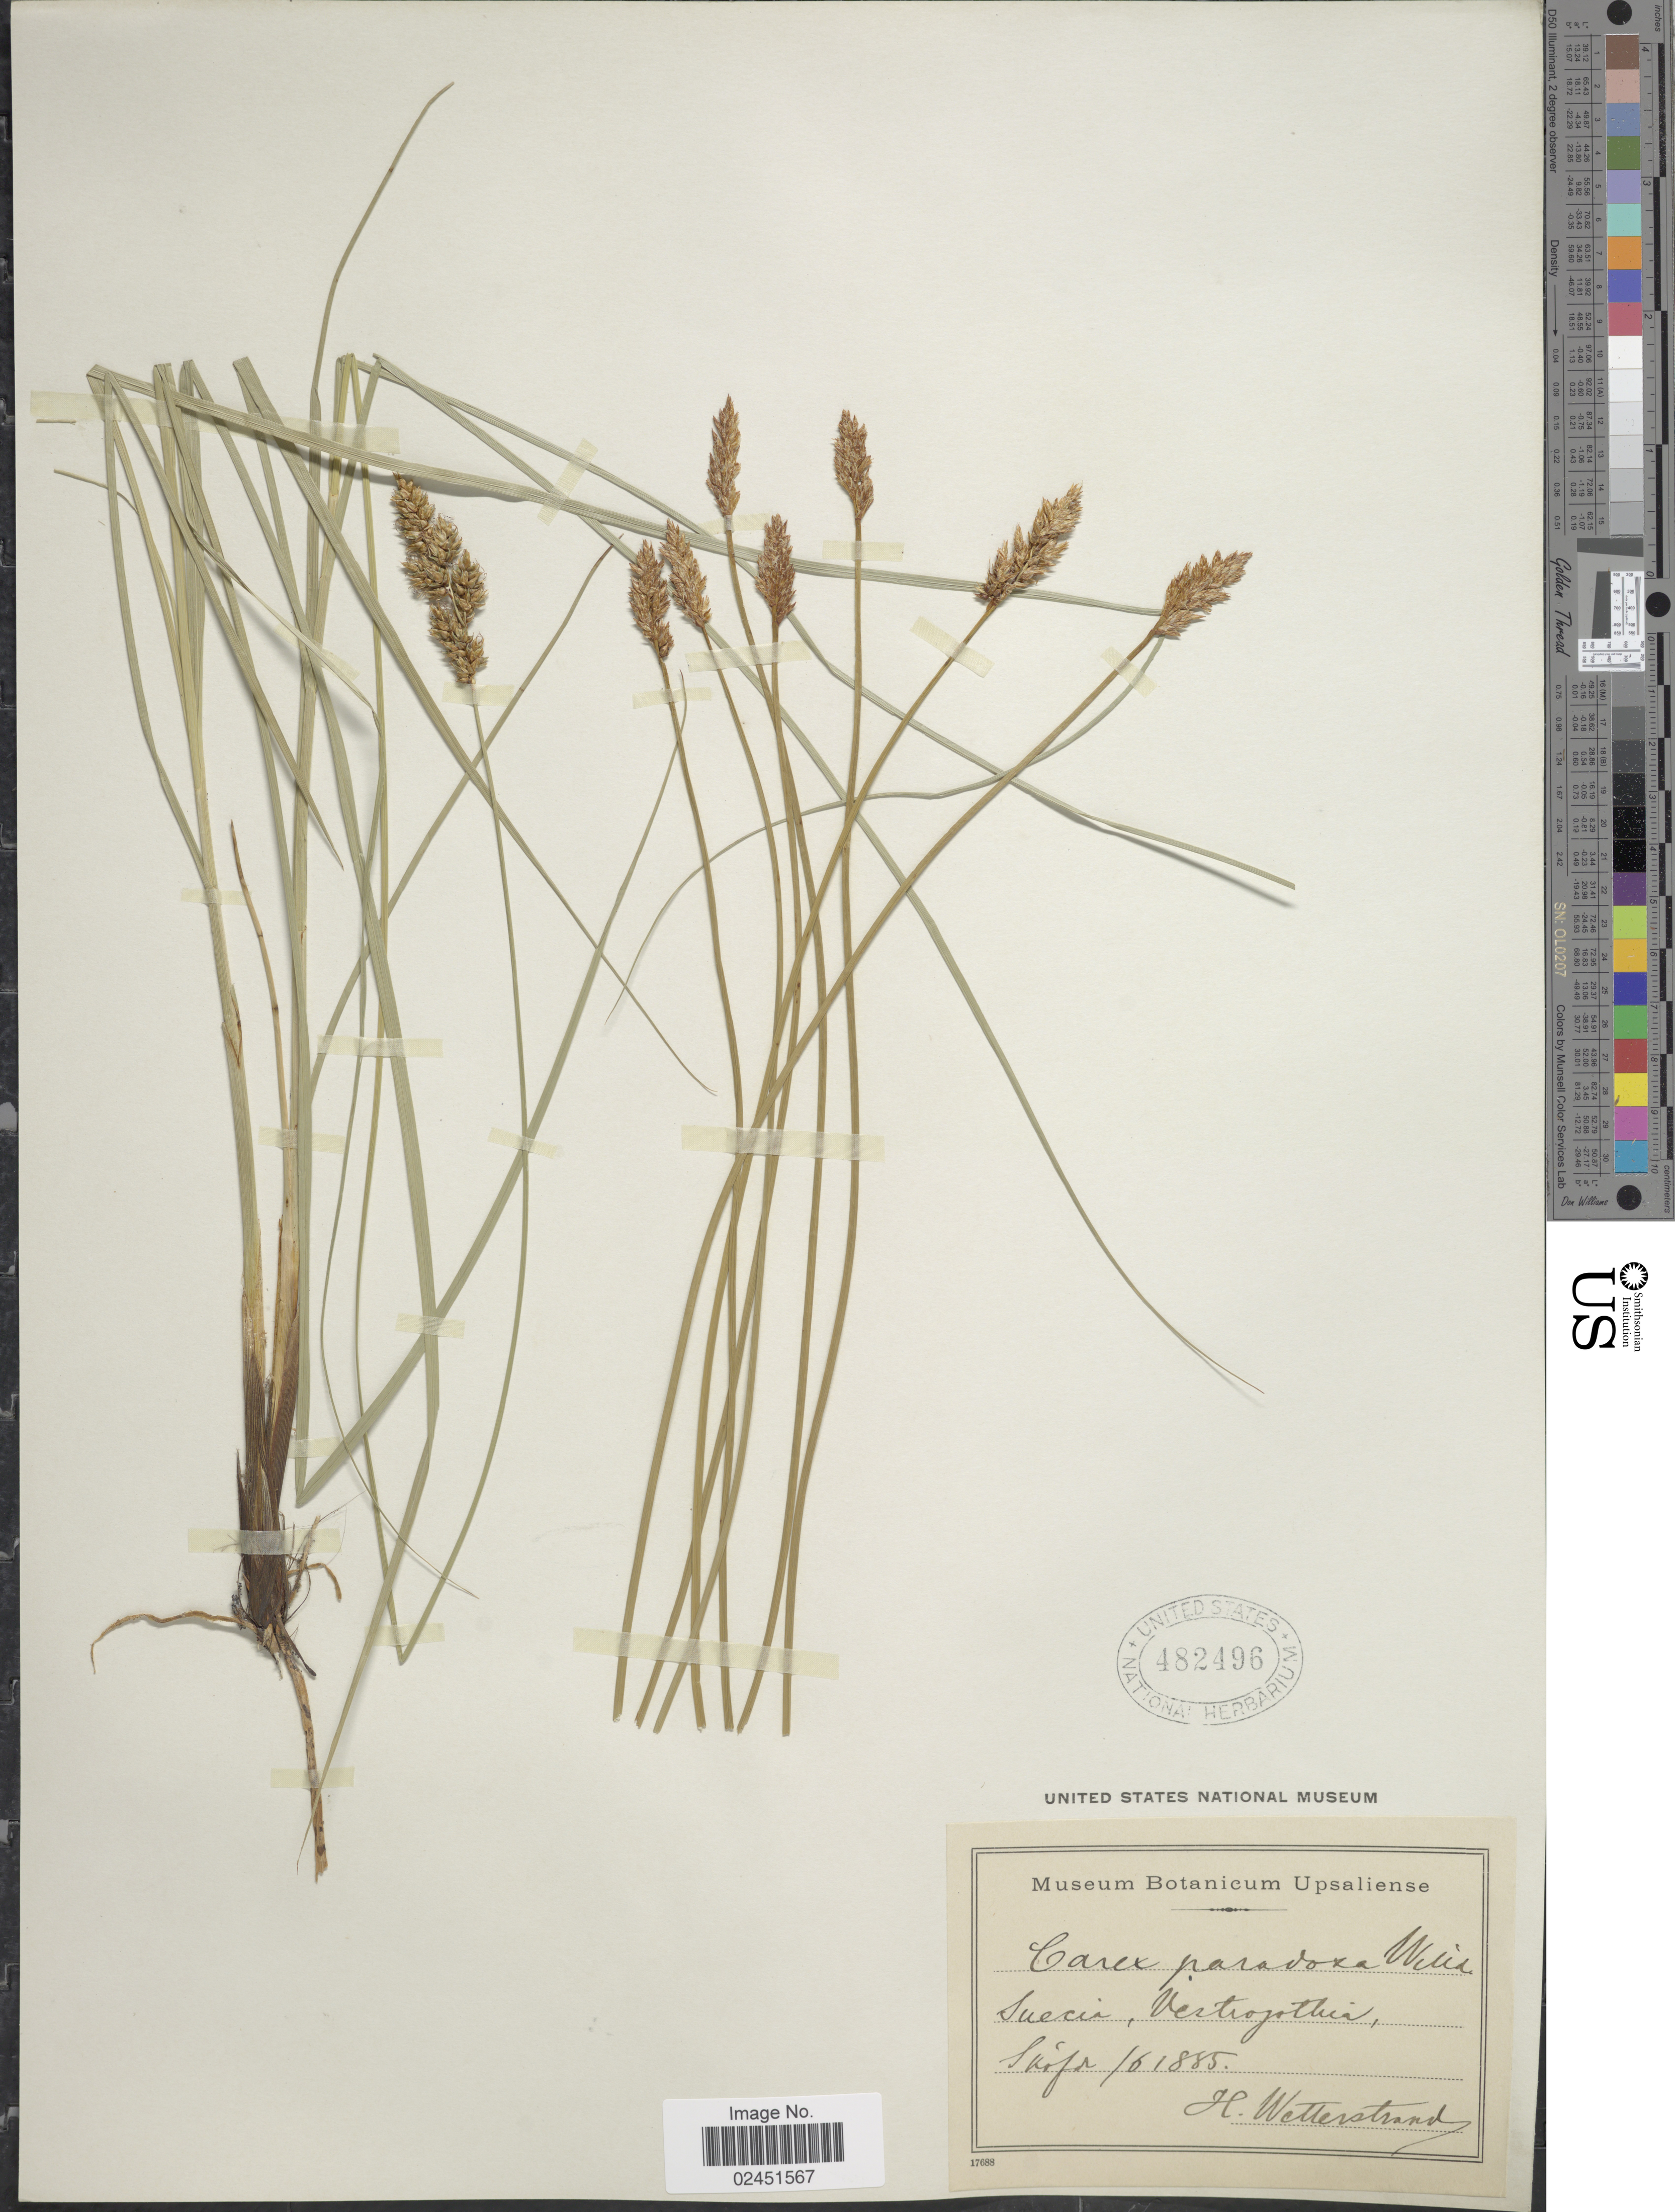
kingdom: Plantae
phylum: Tracheophyta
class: Liliopsida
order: Poales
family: Cyperaceae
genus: Carex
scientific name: Carex appropinquata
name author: Schumach.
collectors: H. Wetterstrand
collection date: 1885-06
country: Sweden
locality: Suecia, Vestrogothia, Sköfde.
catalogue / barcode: US 482496